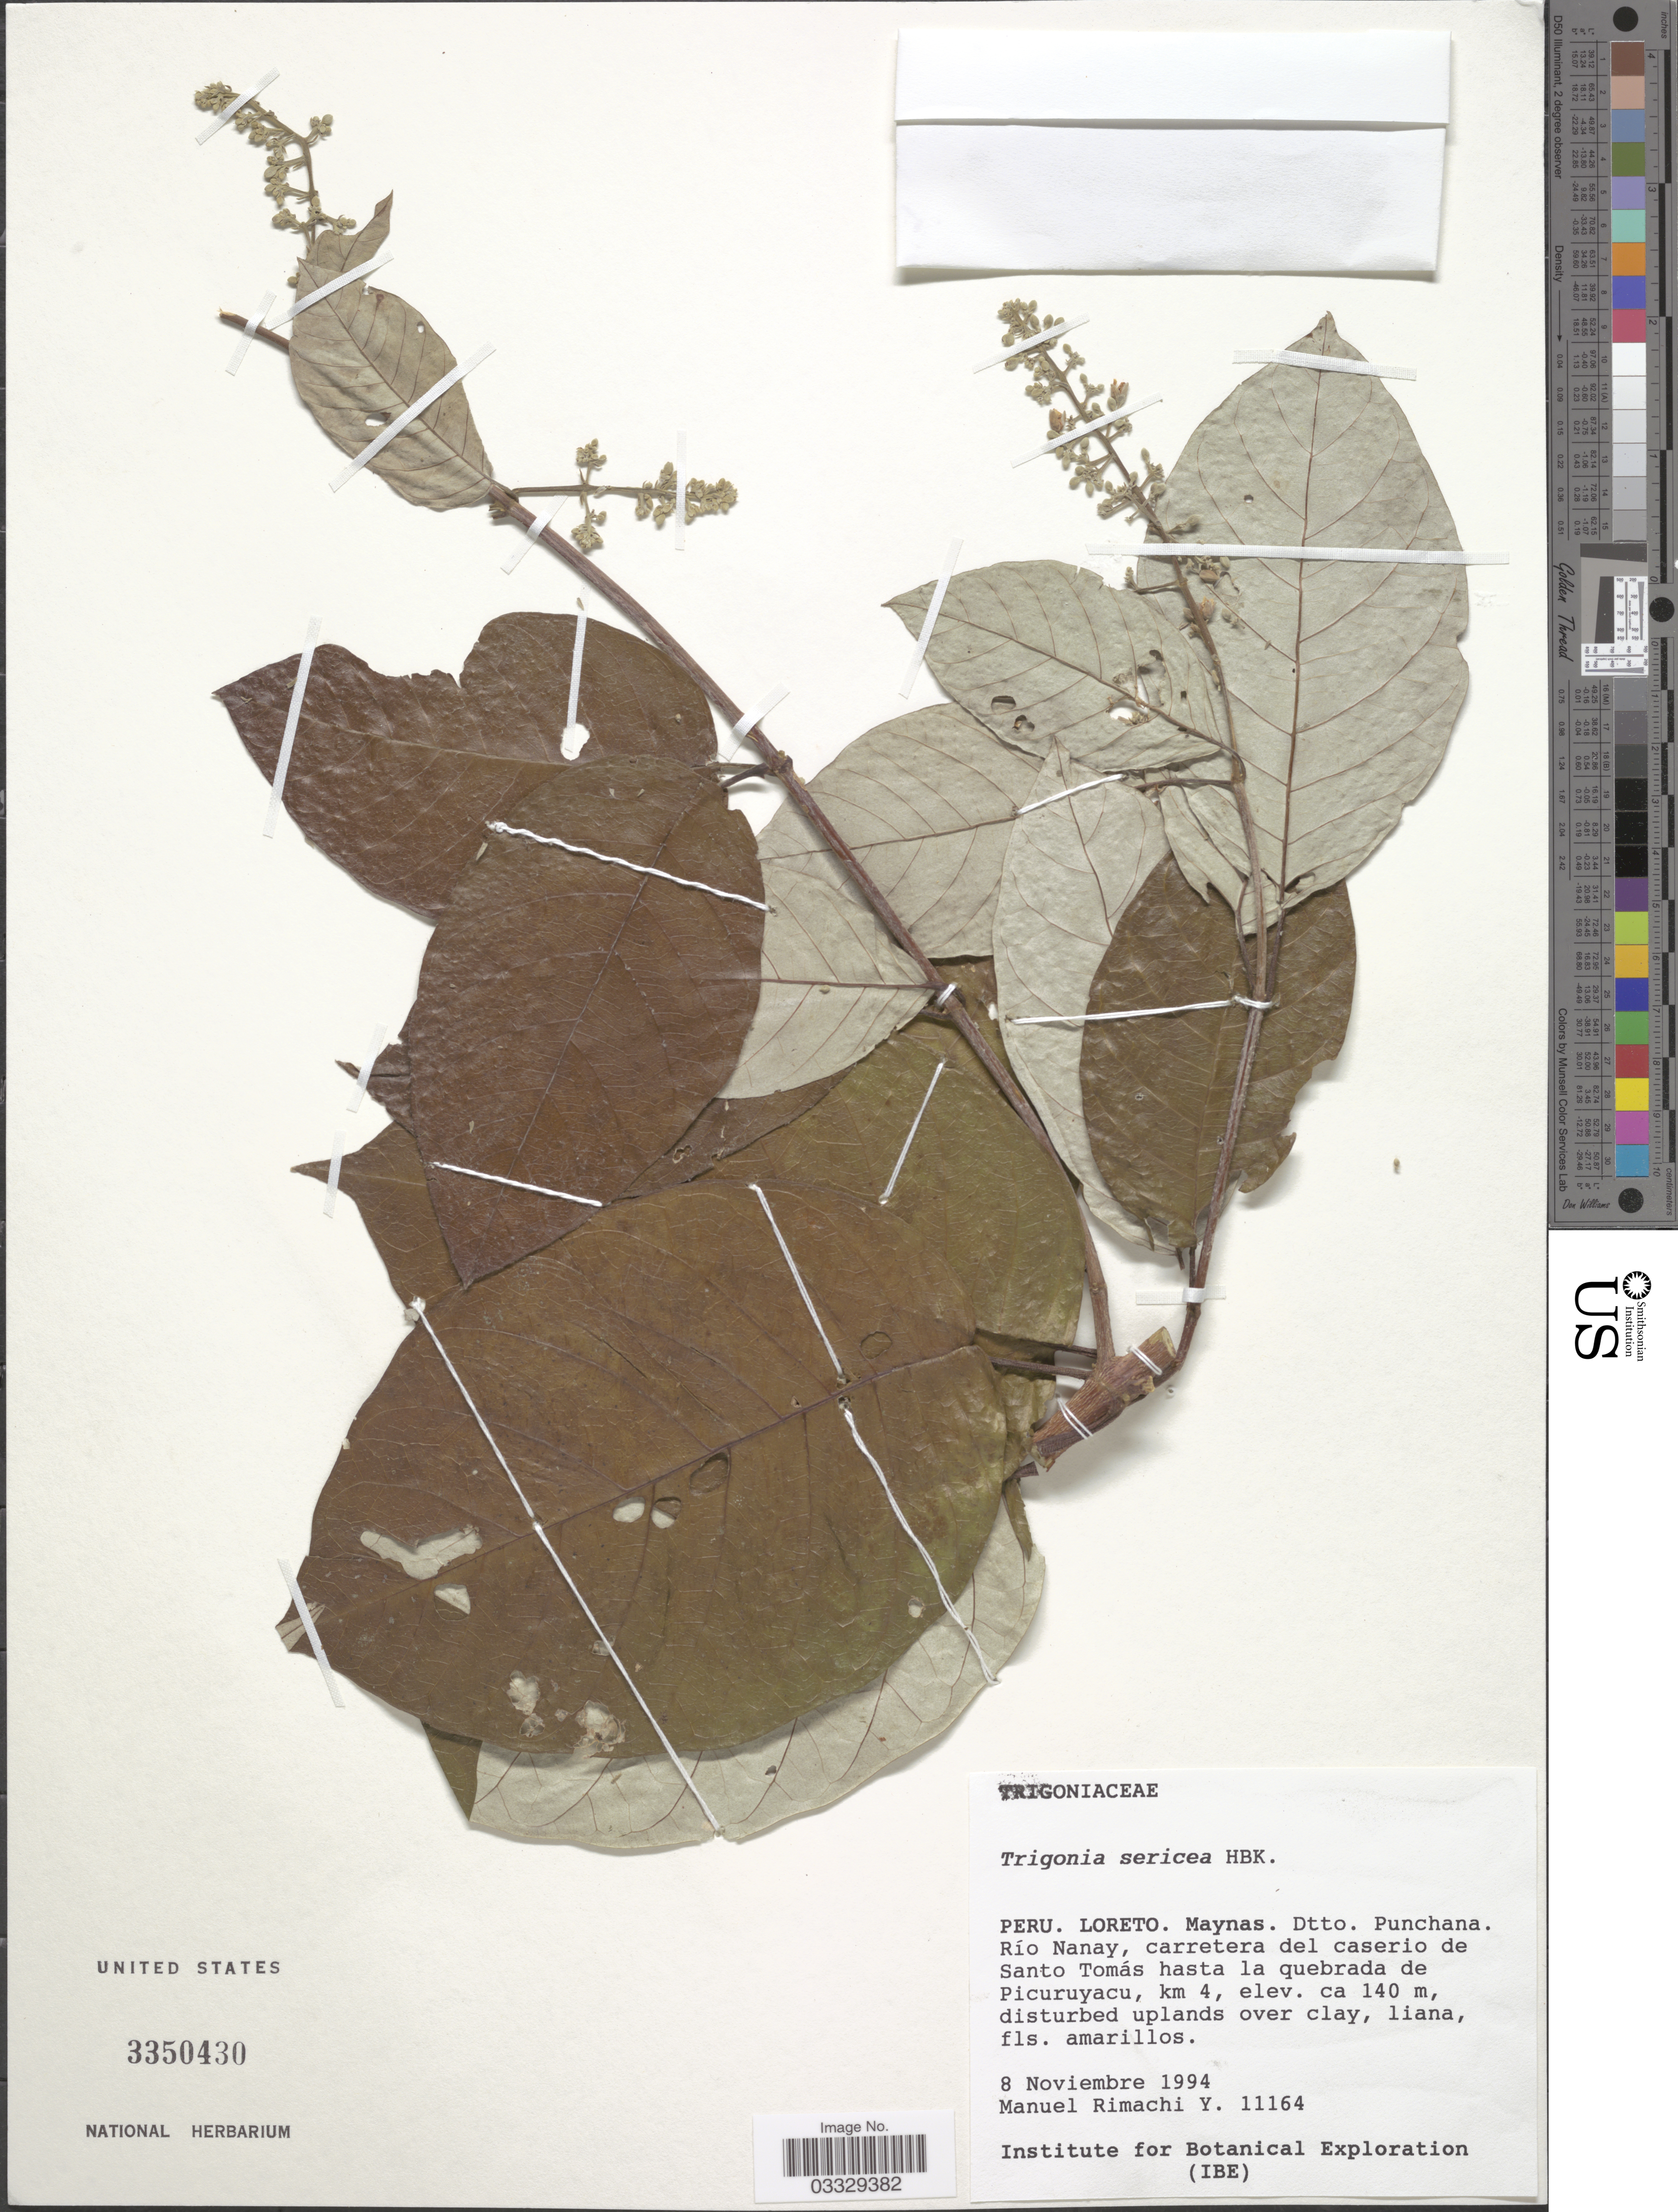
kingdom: Plantae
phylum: Tracheophyta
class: Magnoliopsida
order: Malpighiales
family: Trigoniaceae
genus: Trigonia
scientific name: Trigonia sericea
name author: Kunth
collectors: M. Rimachi Y.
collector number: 11164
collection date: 1994-11-08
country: Peru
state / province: Loreto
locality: Maynas. Dtto. Punchana. Río Nanay, carretera del caserio de Santo Tomás hasta la quebrada de Picuruyacu, km 4.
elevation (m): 140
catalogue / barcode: US 3350430